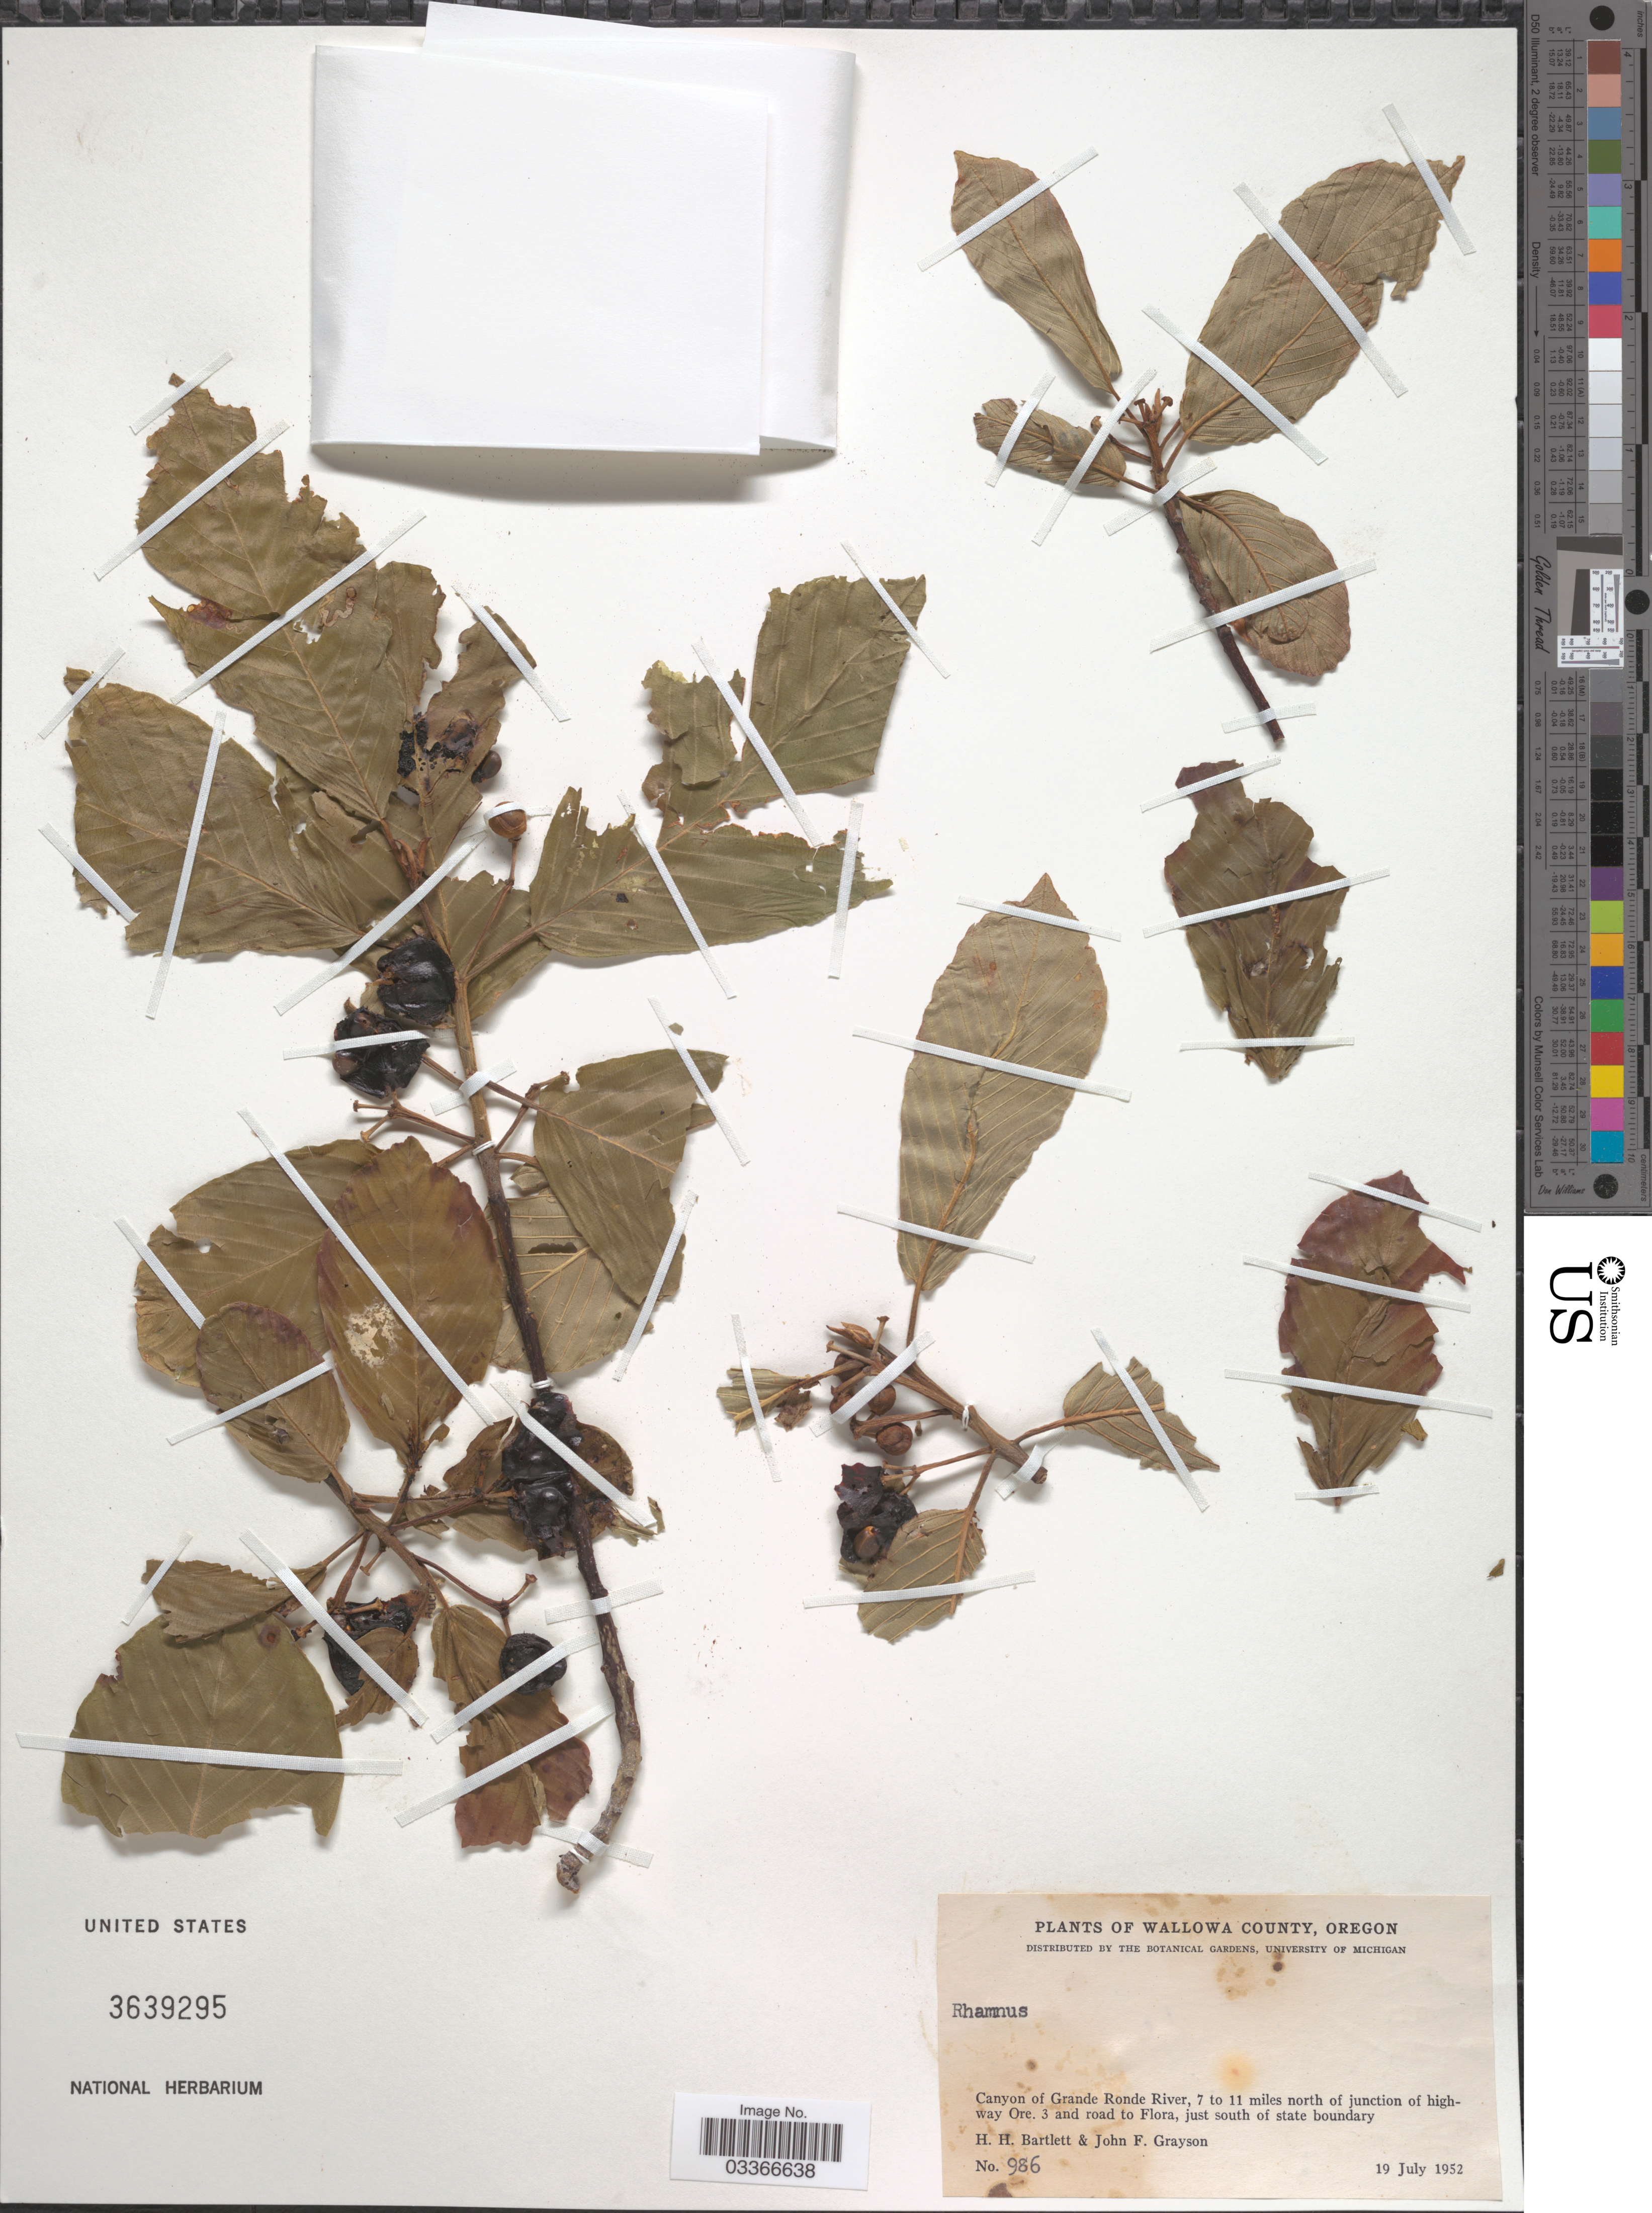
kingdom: Plantae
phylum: Tracheophyta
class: Magnoliopsida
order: Rosales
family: Rhamnaceae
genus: Rhamnus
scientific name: Rhamnus sp.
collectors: H. H. Bartlett & J. Grayson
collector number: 986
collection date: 1952-07-19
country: United States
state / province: Oregon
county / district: Wallowa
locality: Wallowa County. Canyon of Grande Ronde River, 7 to 11 miles north of junction of highway Ore. 3 and road to Flora, just south of state boundary.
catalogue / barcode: US 3639295